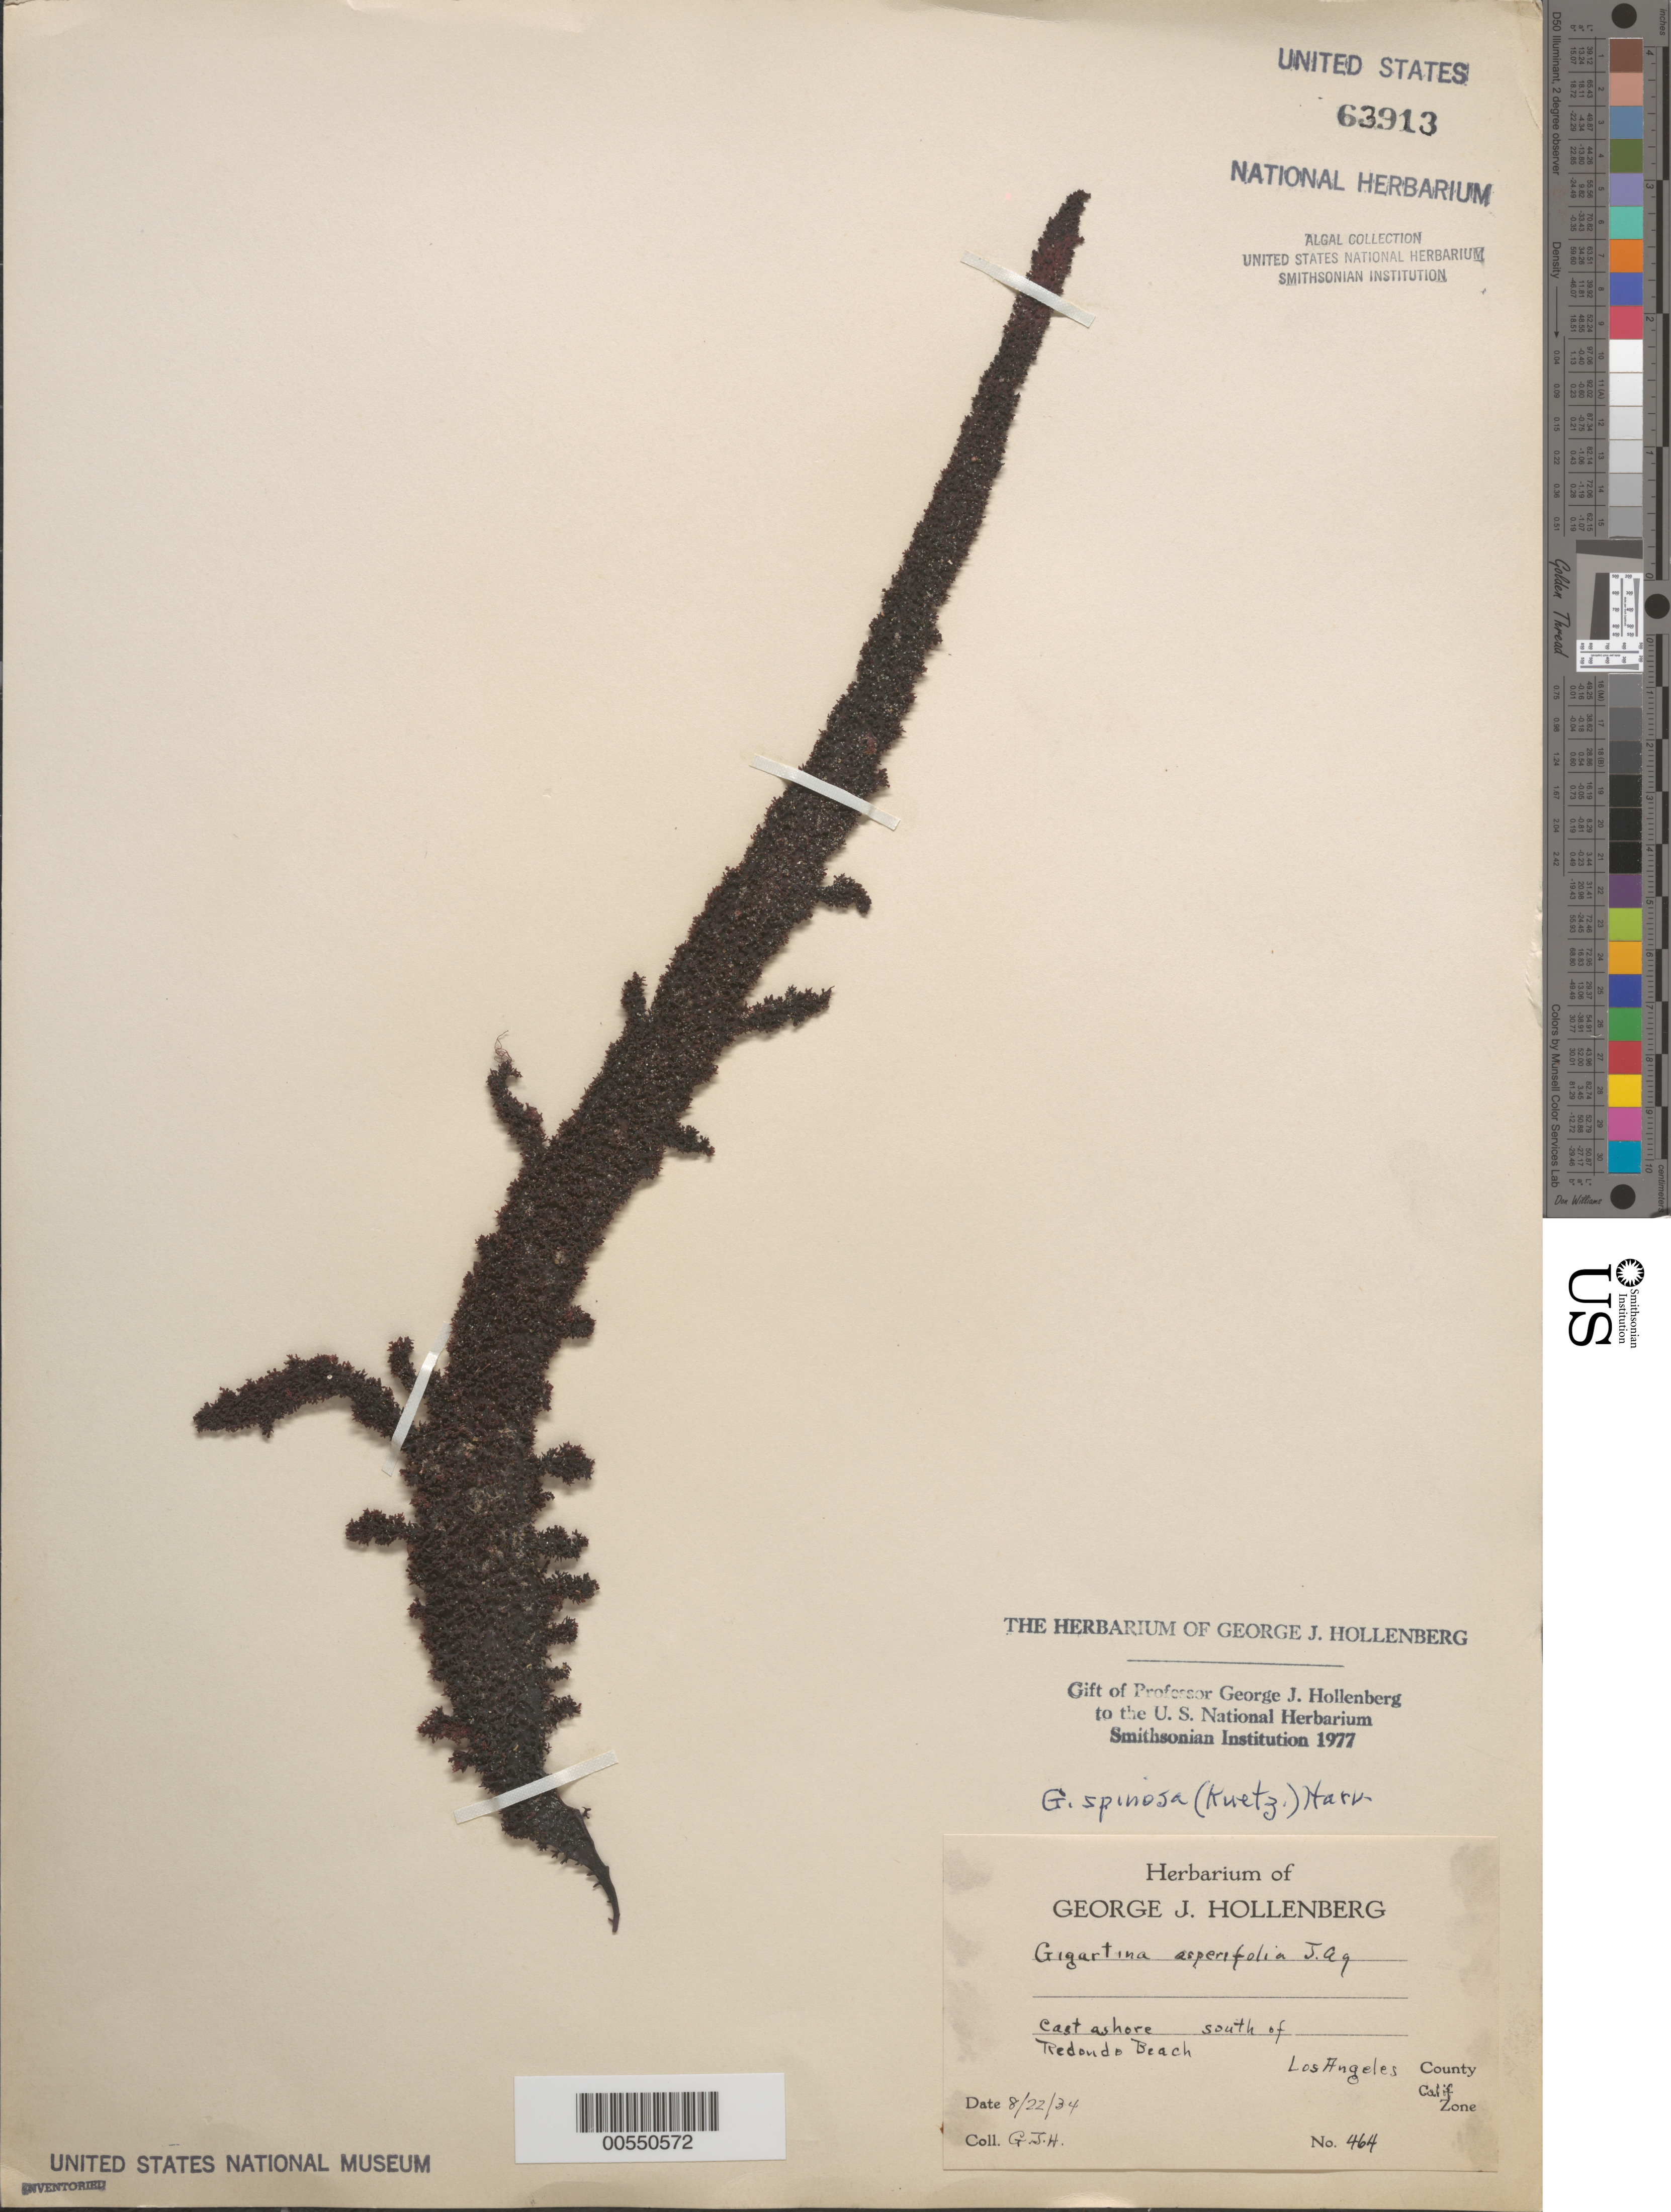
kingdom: Plantae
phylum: Rhodophyta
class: Florideophyceae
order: Gigartinales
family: Gigartinaceae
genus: Chondracanthus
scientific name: Chondracanthus spinosus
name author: (Kütz.) Guiry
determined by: Algae name updating Project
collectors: G. Hollenberg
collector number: GJH 464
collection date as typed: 22 Aug 1934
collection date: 1934-08-22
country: United States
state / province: California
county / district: Los Angeles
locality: South of Redondo Beach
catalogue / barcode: US 63913